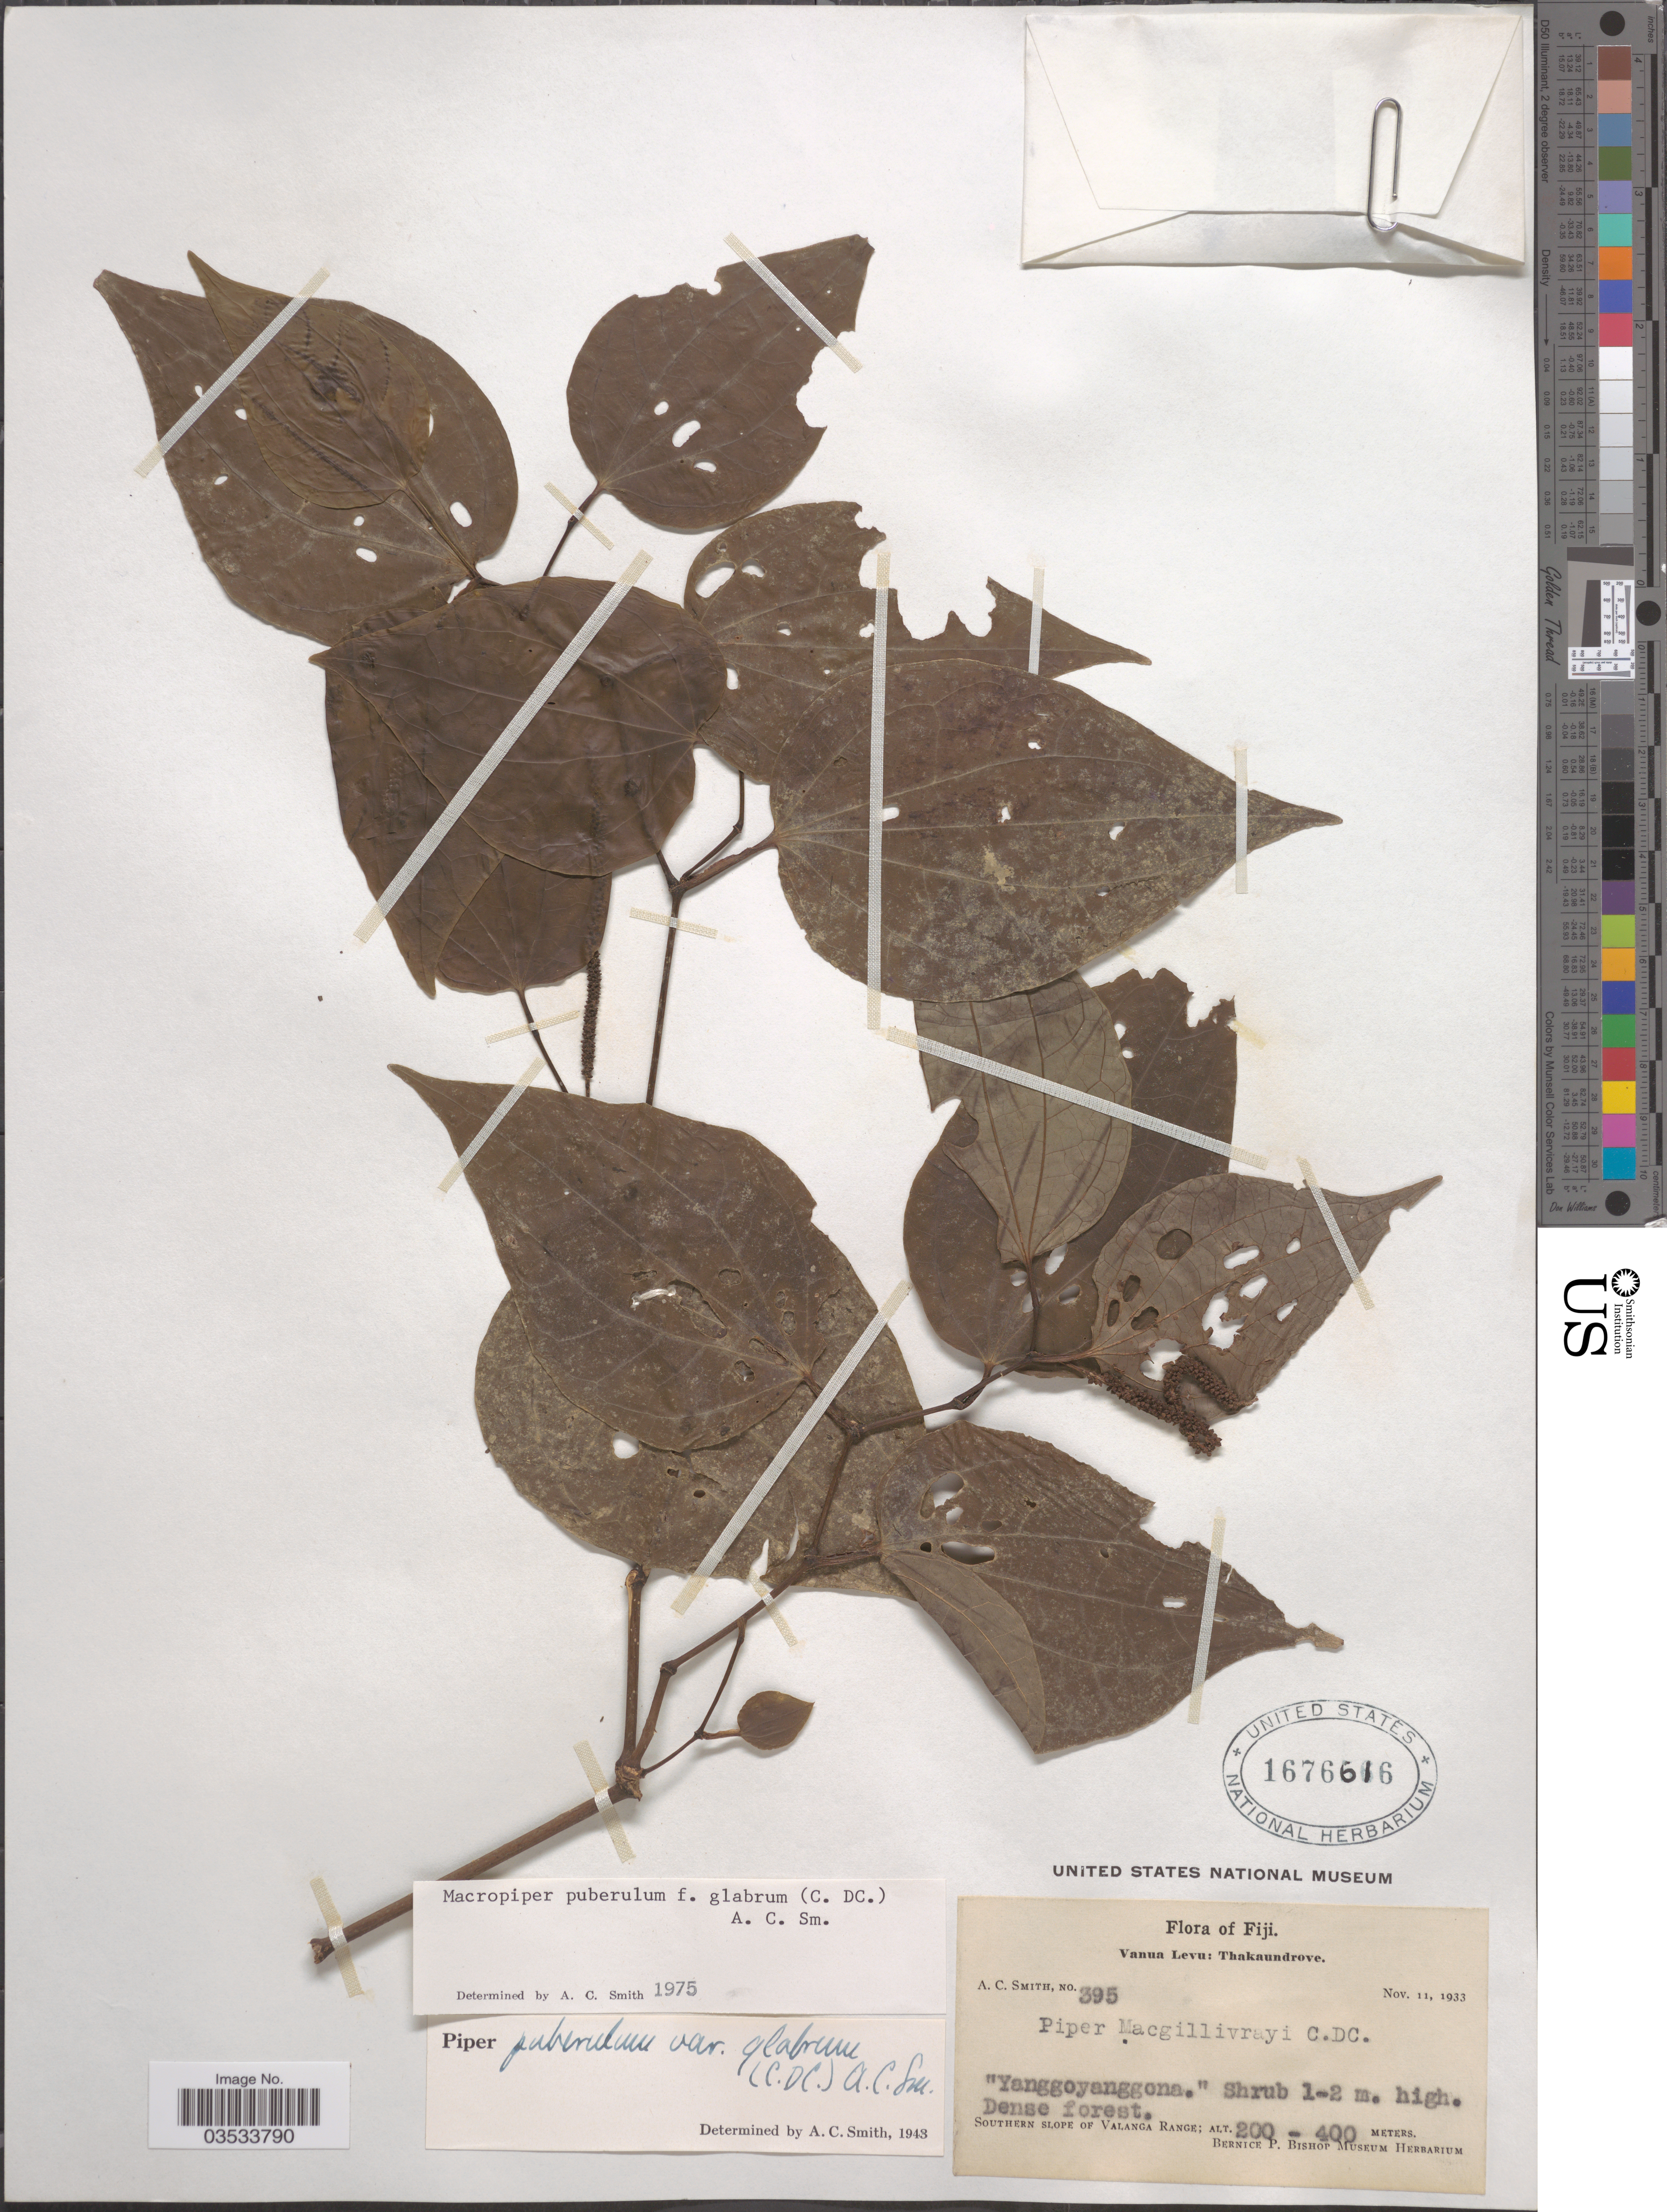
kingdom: Plantae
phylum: Tracheophyta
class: Magnoliopsida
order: Piperales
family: Piperaceae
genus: Piper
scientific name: Piper puberulum var. glabrum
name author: (C. DC.) C.A. Sm.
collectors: A. C. Smith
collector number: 395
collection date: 1933-11-11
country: Fiji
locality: Vanua Levu: Thakaundrove. Southern slope of Valanga Range.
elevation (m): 200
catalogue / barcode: US 1676616